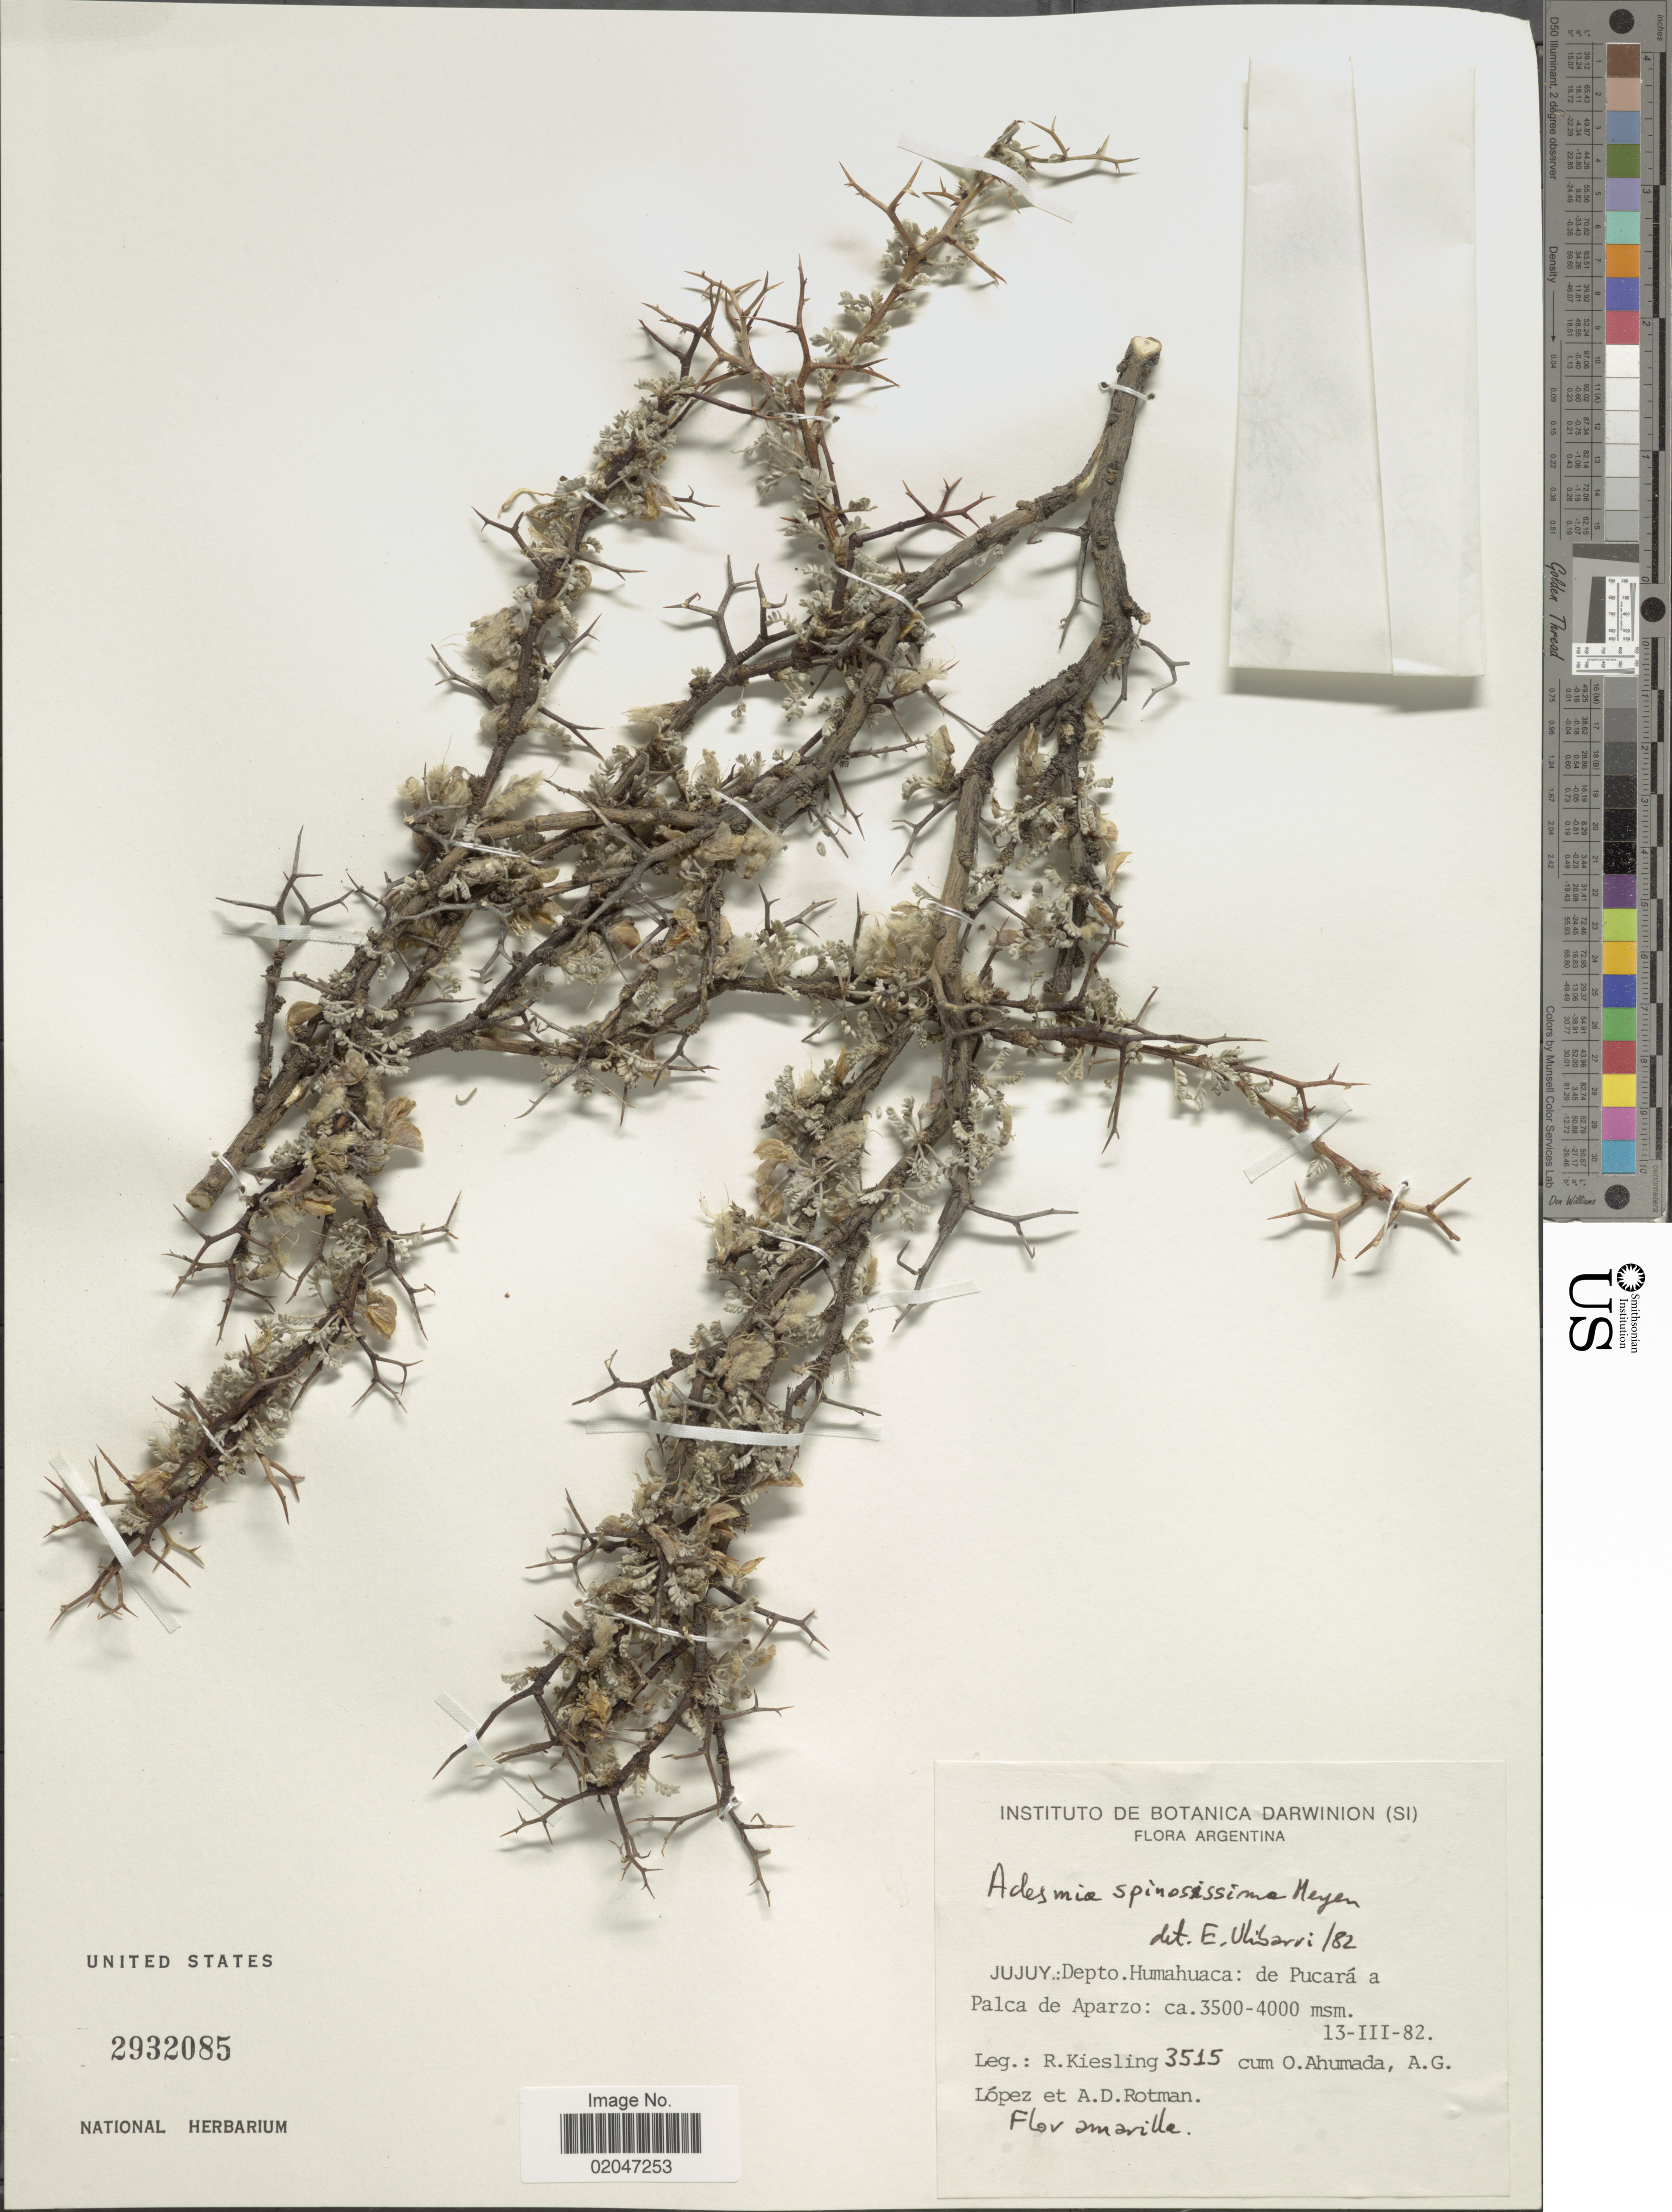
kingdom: Plantae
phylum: Tracheophyta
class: Magnoliopsida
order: Fabales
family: Fabaceae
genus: Adesmia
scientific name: Adesmia spinosissima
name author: Meyen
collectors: R. Kiesling, O. Ahumada, A. G. Lopez & A. D. Rotman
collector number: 3515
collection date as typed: Transcribed d/m/y: 13/3/82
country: Argentina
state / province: Jujuy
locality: Jujuy: Depto Humahuaca: de Pucará a Palca de Aparzo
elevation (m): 3500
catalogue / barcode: US 2932085